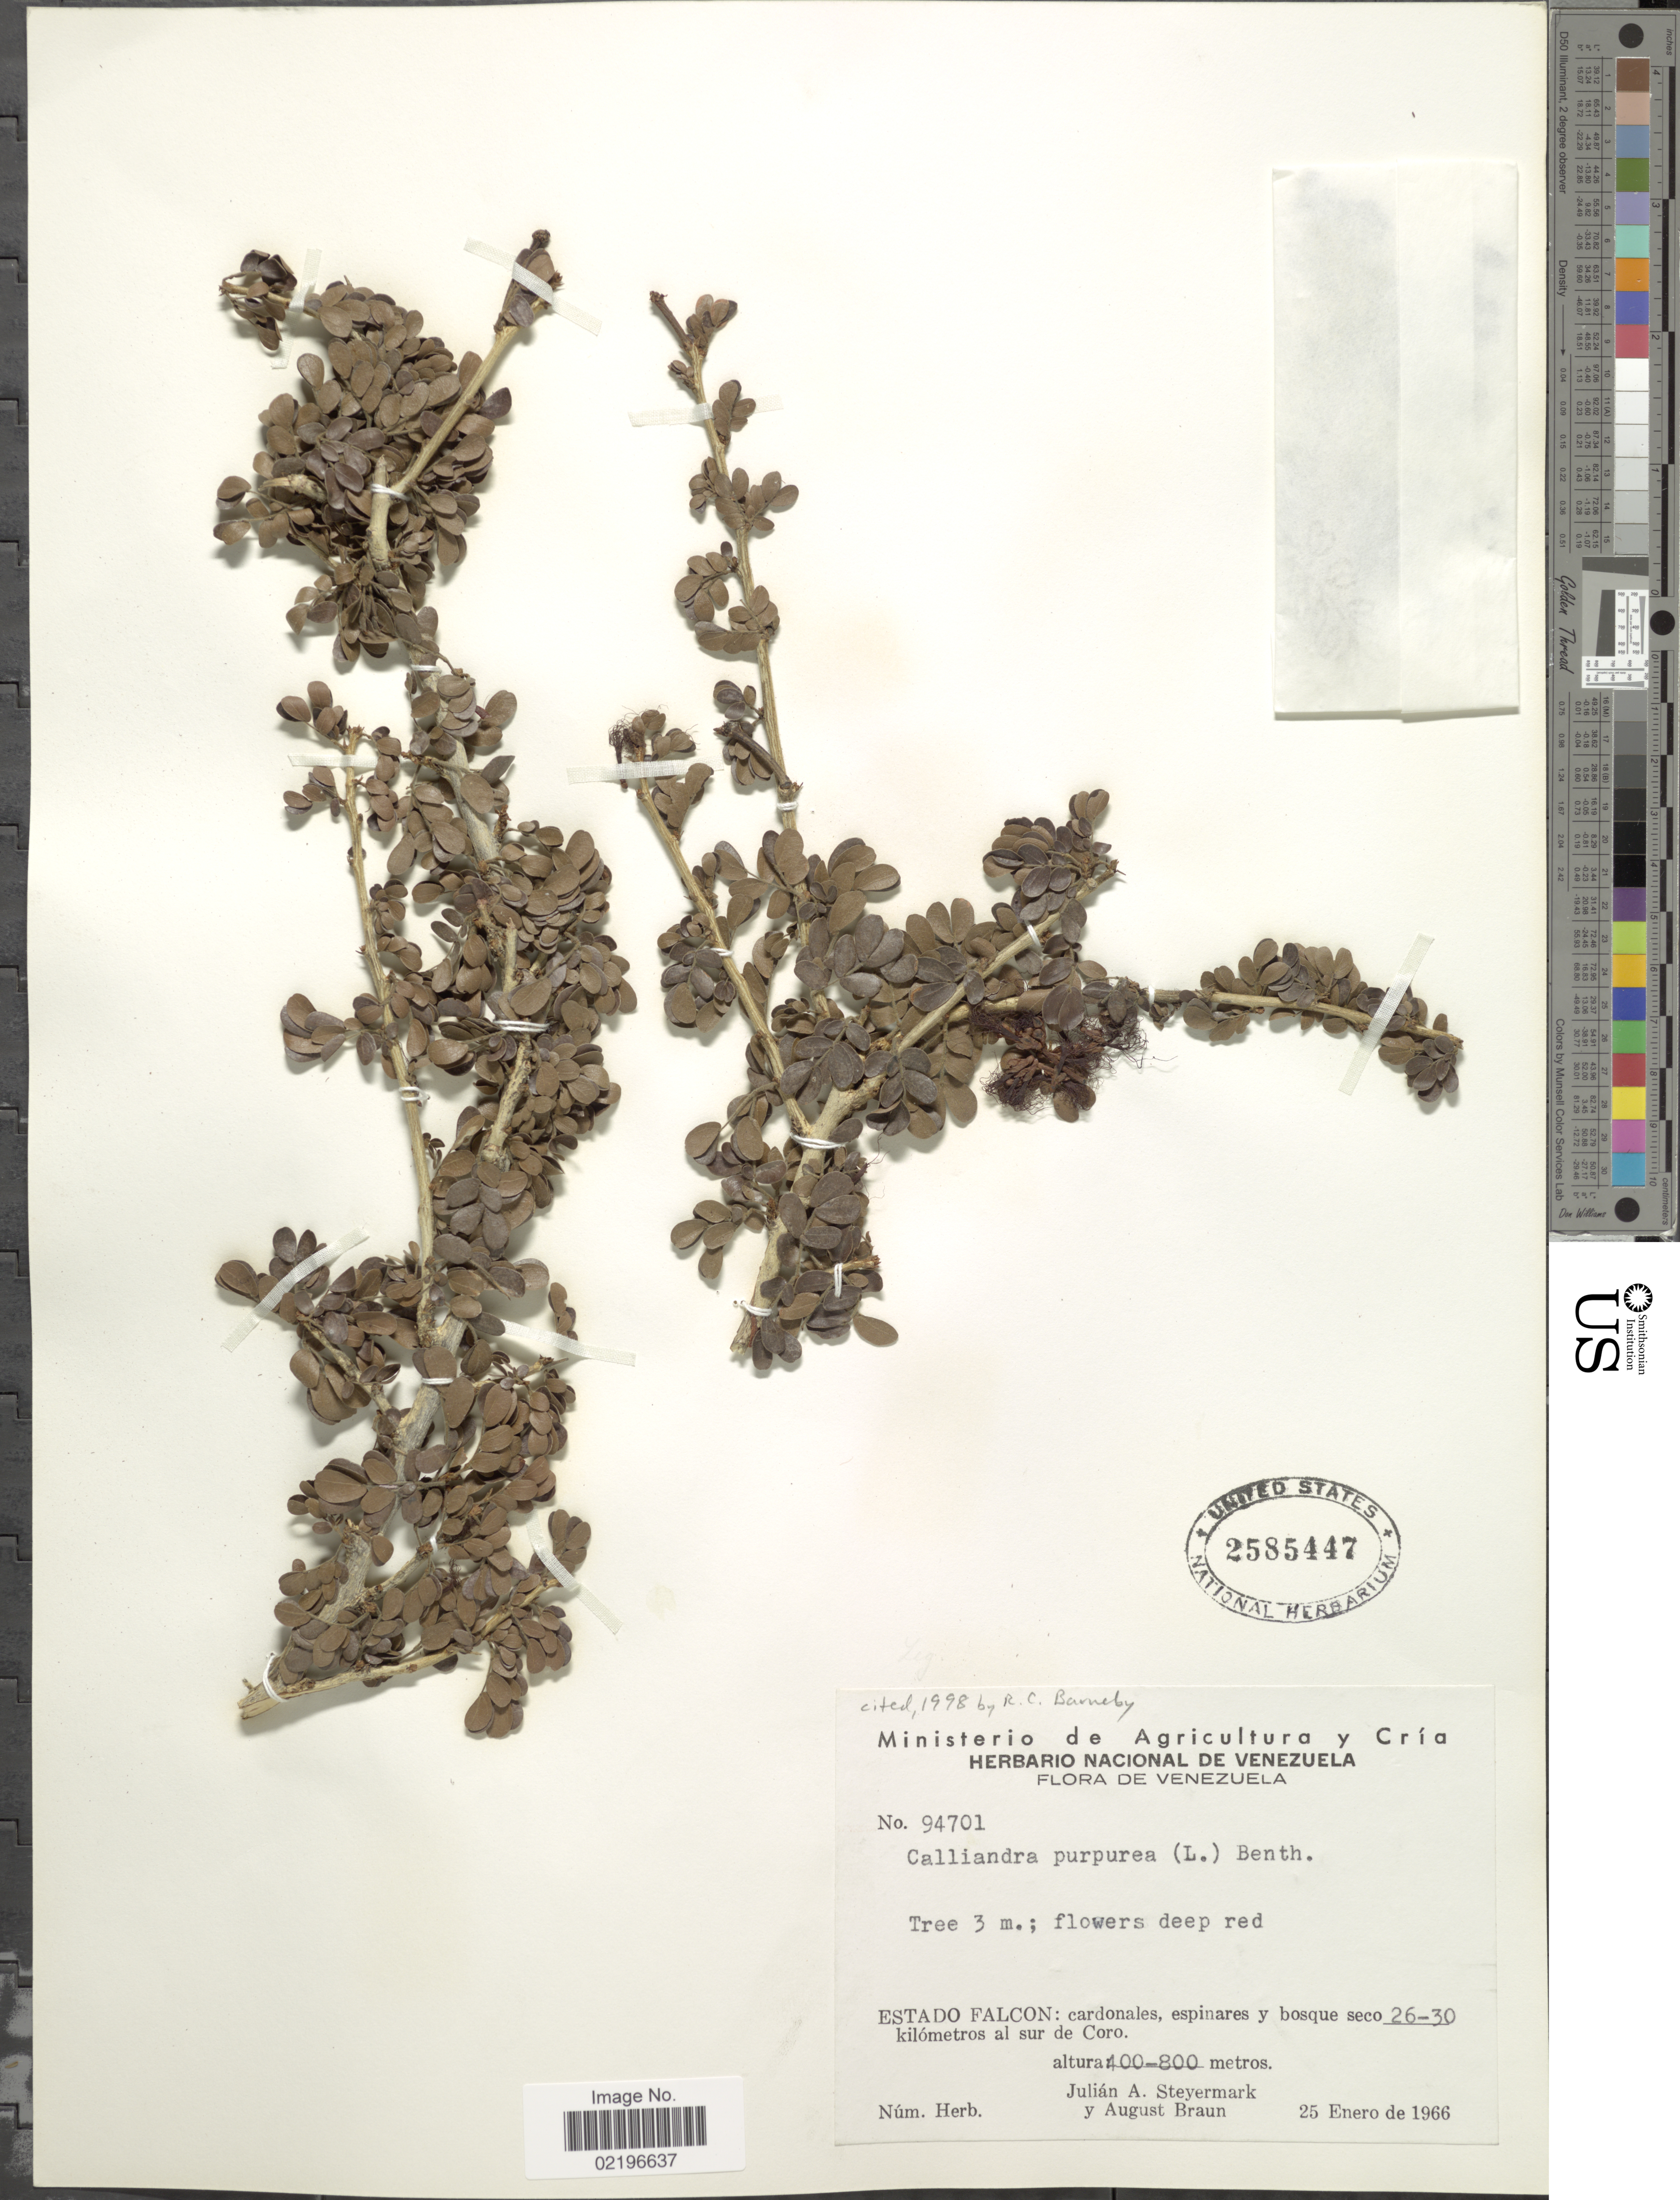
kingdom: Plantae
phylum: Tracheophyta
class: Magnoliopsida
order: Fabales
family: Fabaceae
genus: Calliandra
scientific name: Calliandra purpurea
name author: (L.) Benth.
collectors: J. Steyermark & A. Braun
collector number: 94701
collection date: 1966-01-25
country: Venezuela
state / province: Falcón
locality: Cardonales, espinares y bosque seco 26-30 kilometres a sur de Coro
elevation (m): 400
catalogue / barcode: US 2585447